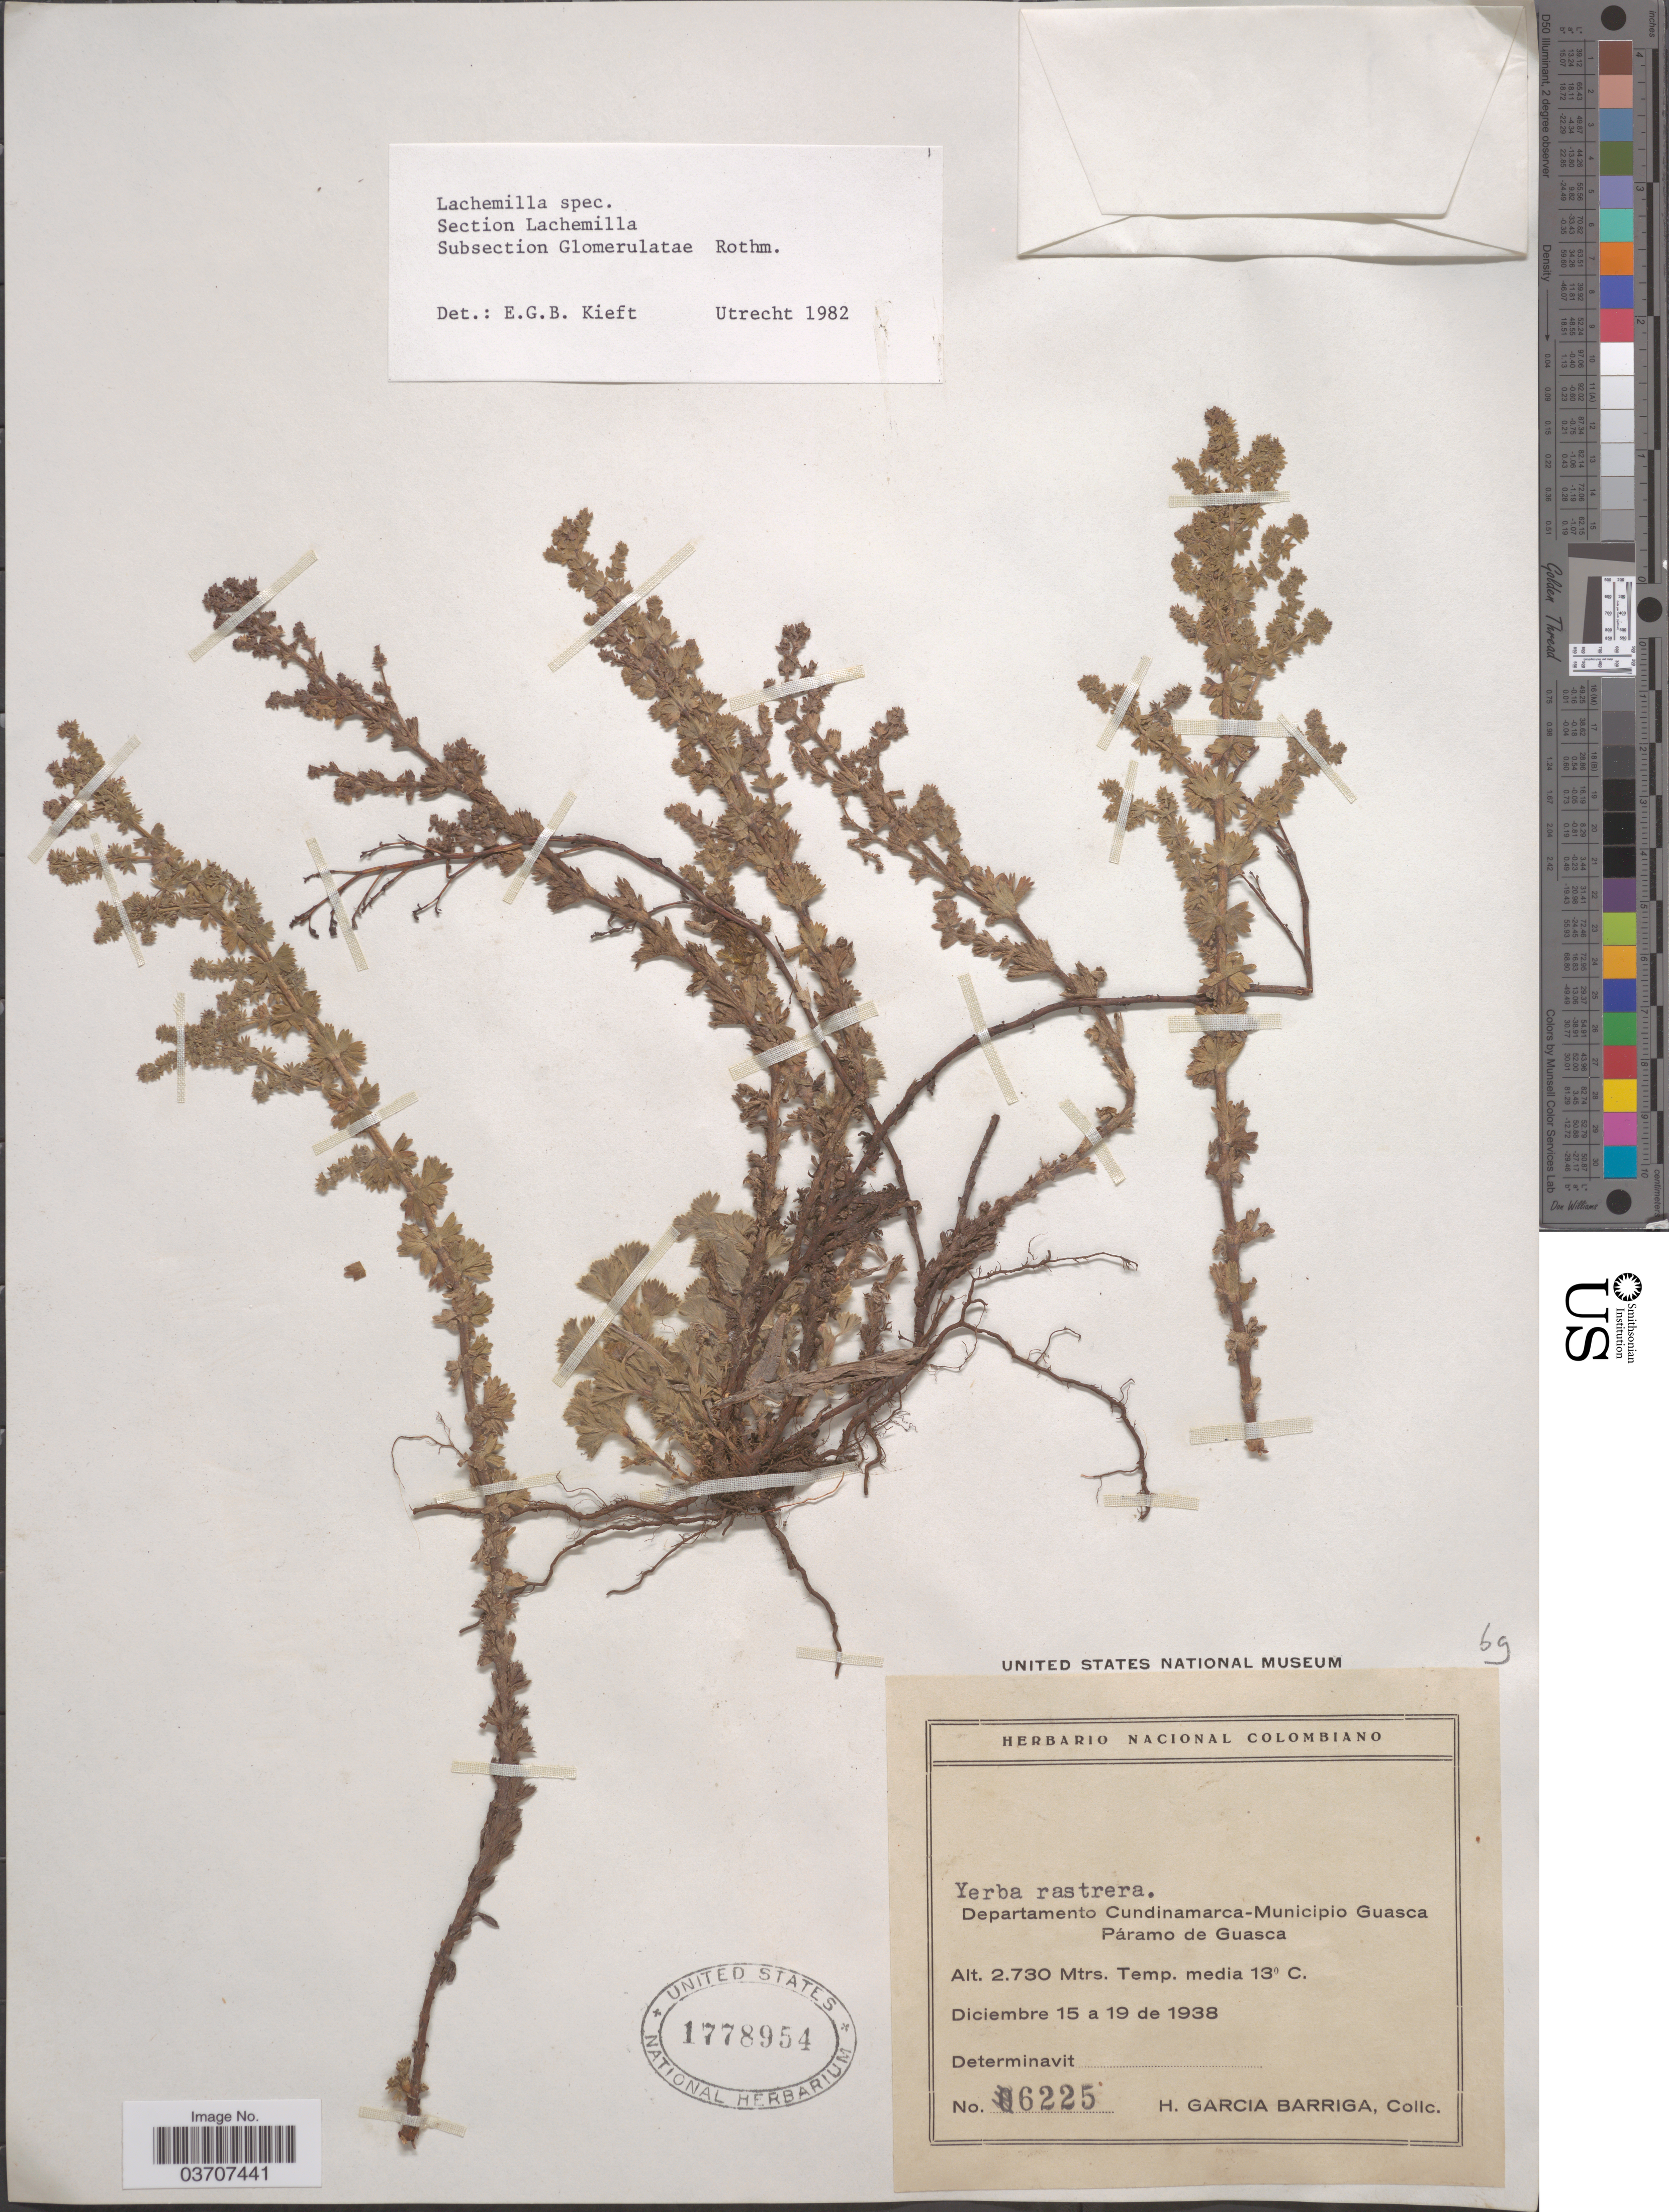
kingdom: Plantae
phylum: Tracheophyta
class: Magnoliopsida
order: Rosales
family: Rosaceae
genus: Lachemilla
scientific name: Lachemilla sp.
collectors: H. García Barriga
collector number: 6225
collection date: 1938-12-15/1938-12-19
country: Colombia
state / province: Cundinamarca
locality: Departamento Cundinamarca-Municipio Guasca Páramo de Guasca.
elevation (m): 2730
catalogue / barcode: US 1778954